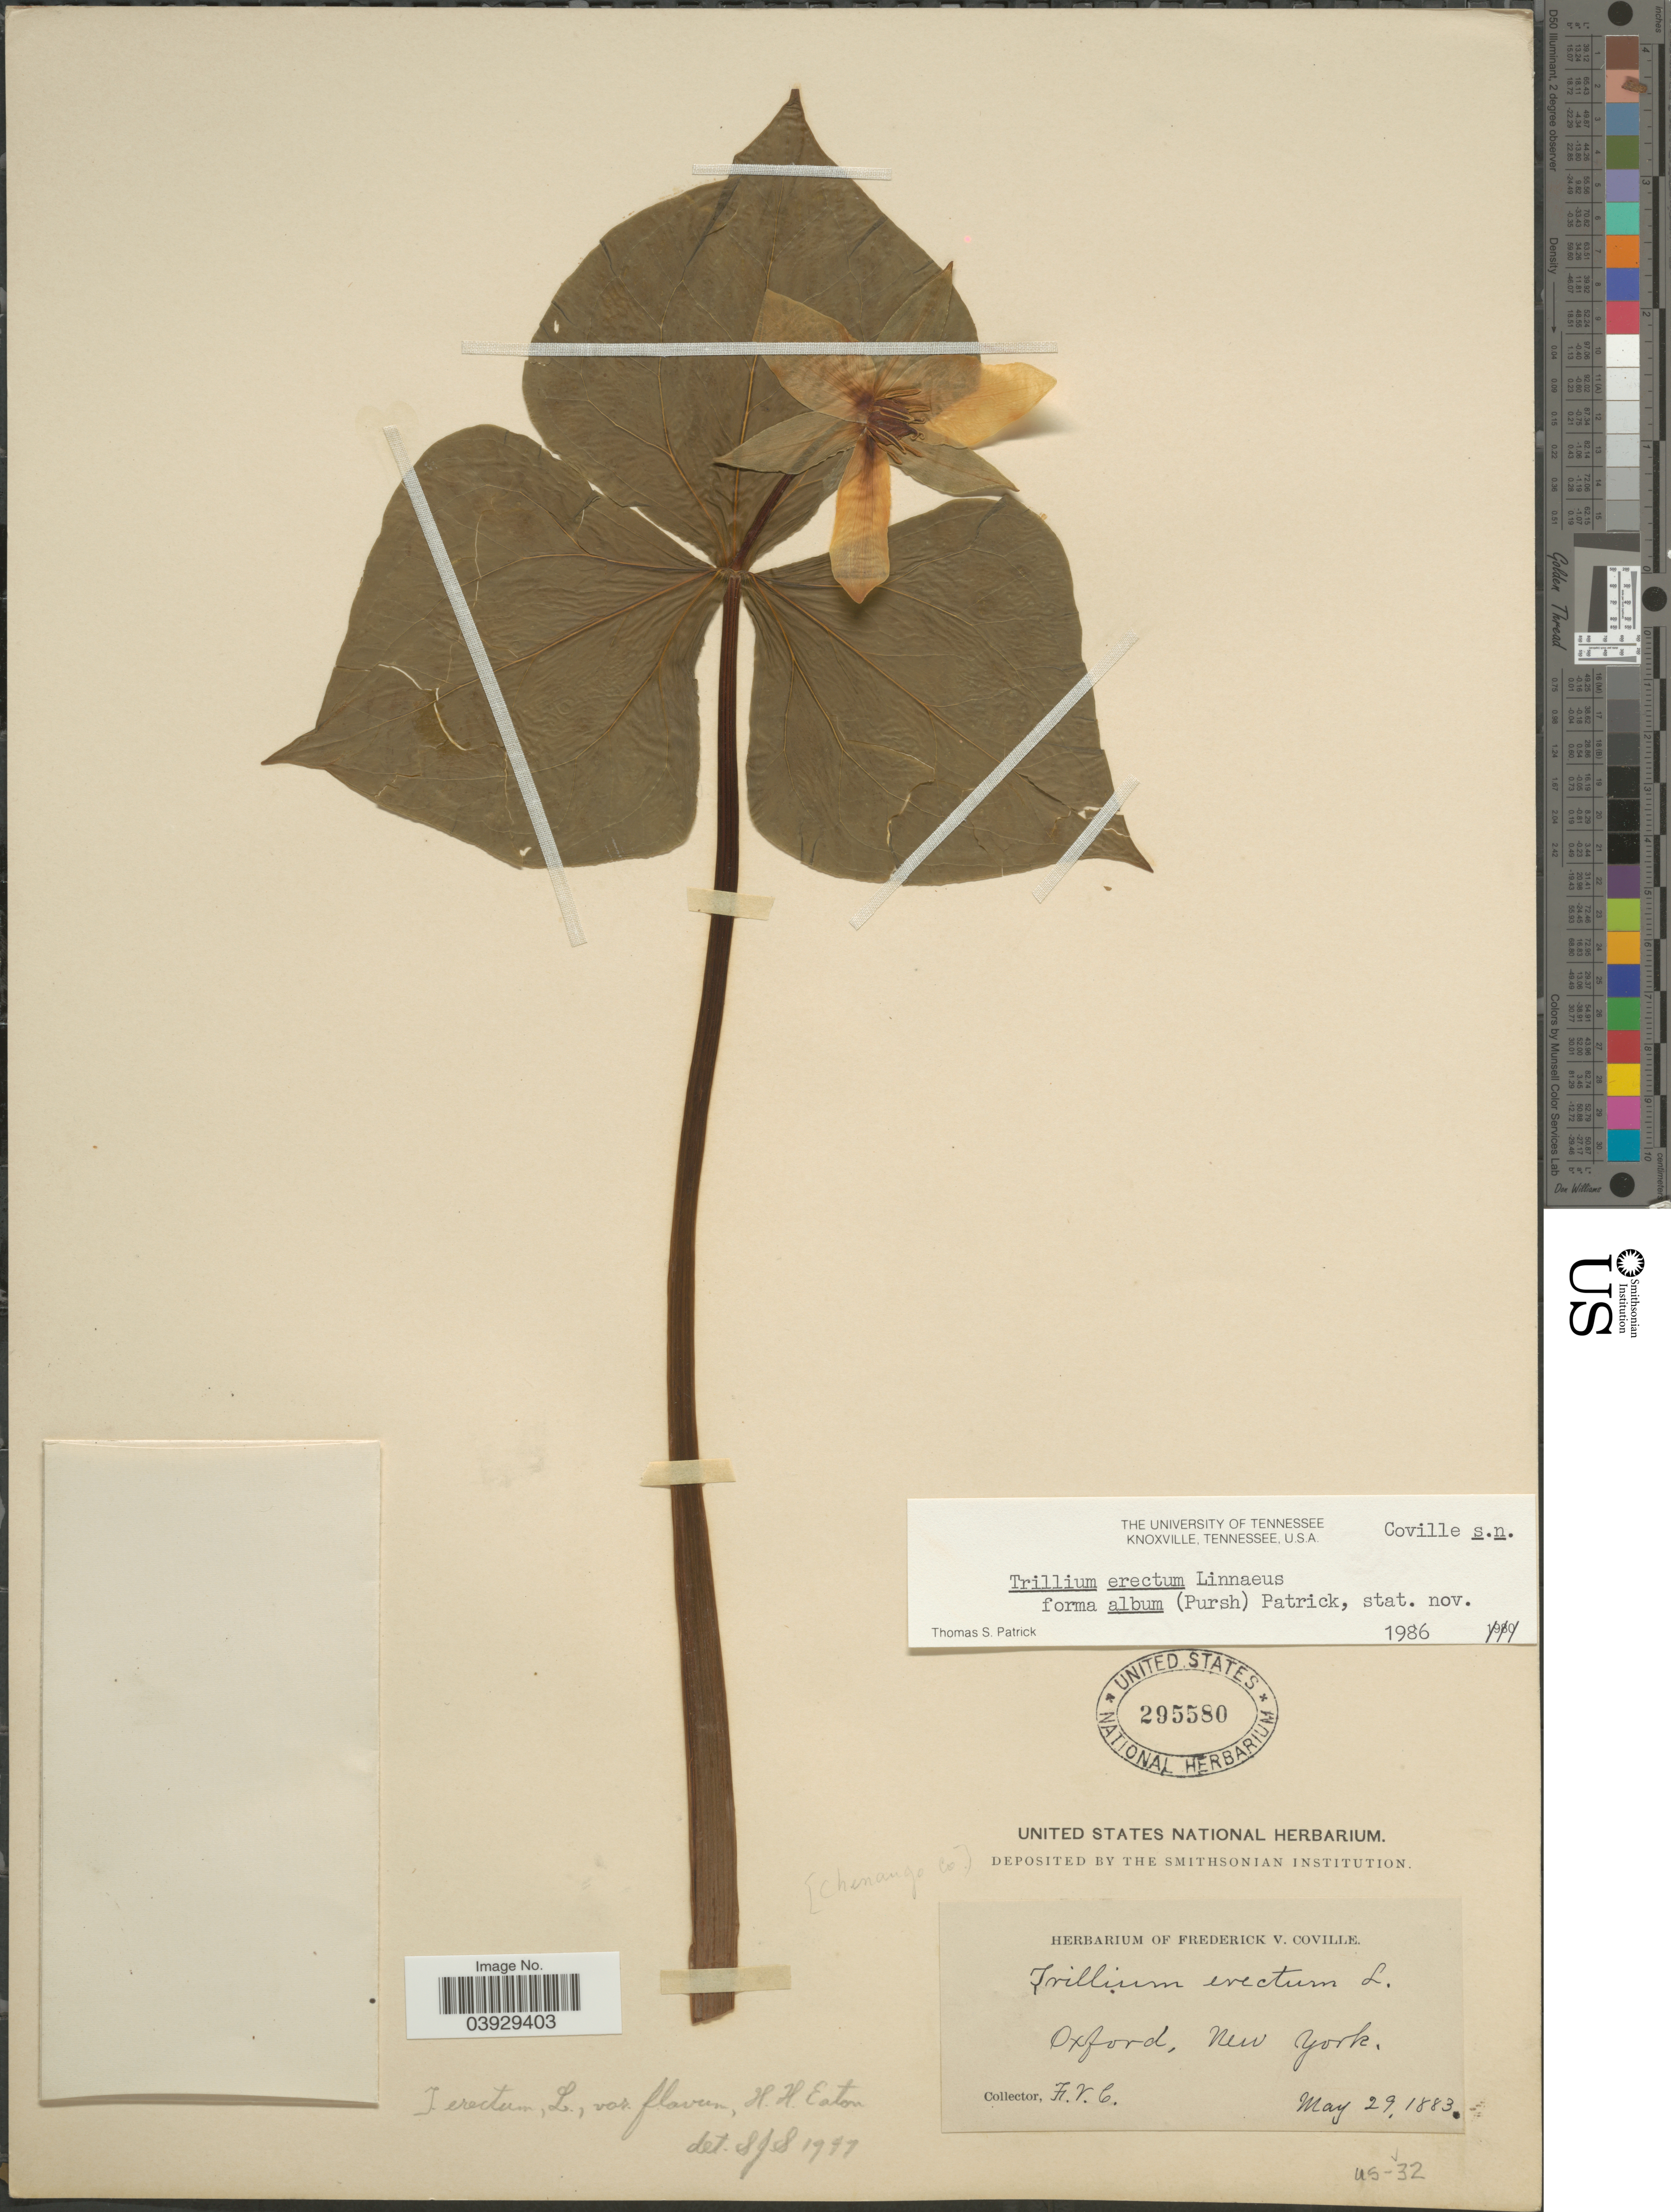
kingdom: Plantae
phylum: Tracheophyta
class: Liliopsida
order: Liliales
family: Melanthiaceae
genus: Trillium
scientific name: Trillium erectum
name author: L.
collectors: F. V. Coville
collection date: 1883-05-29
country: United States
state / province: New York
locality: Chenango Co. Oxford.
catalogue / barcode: US 295580